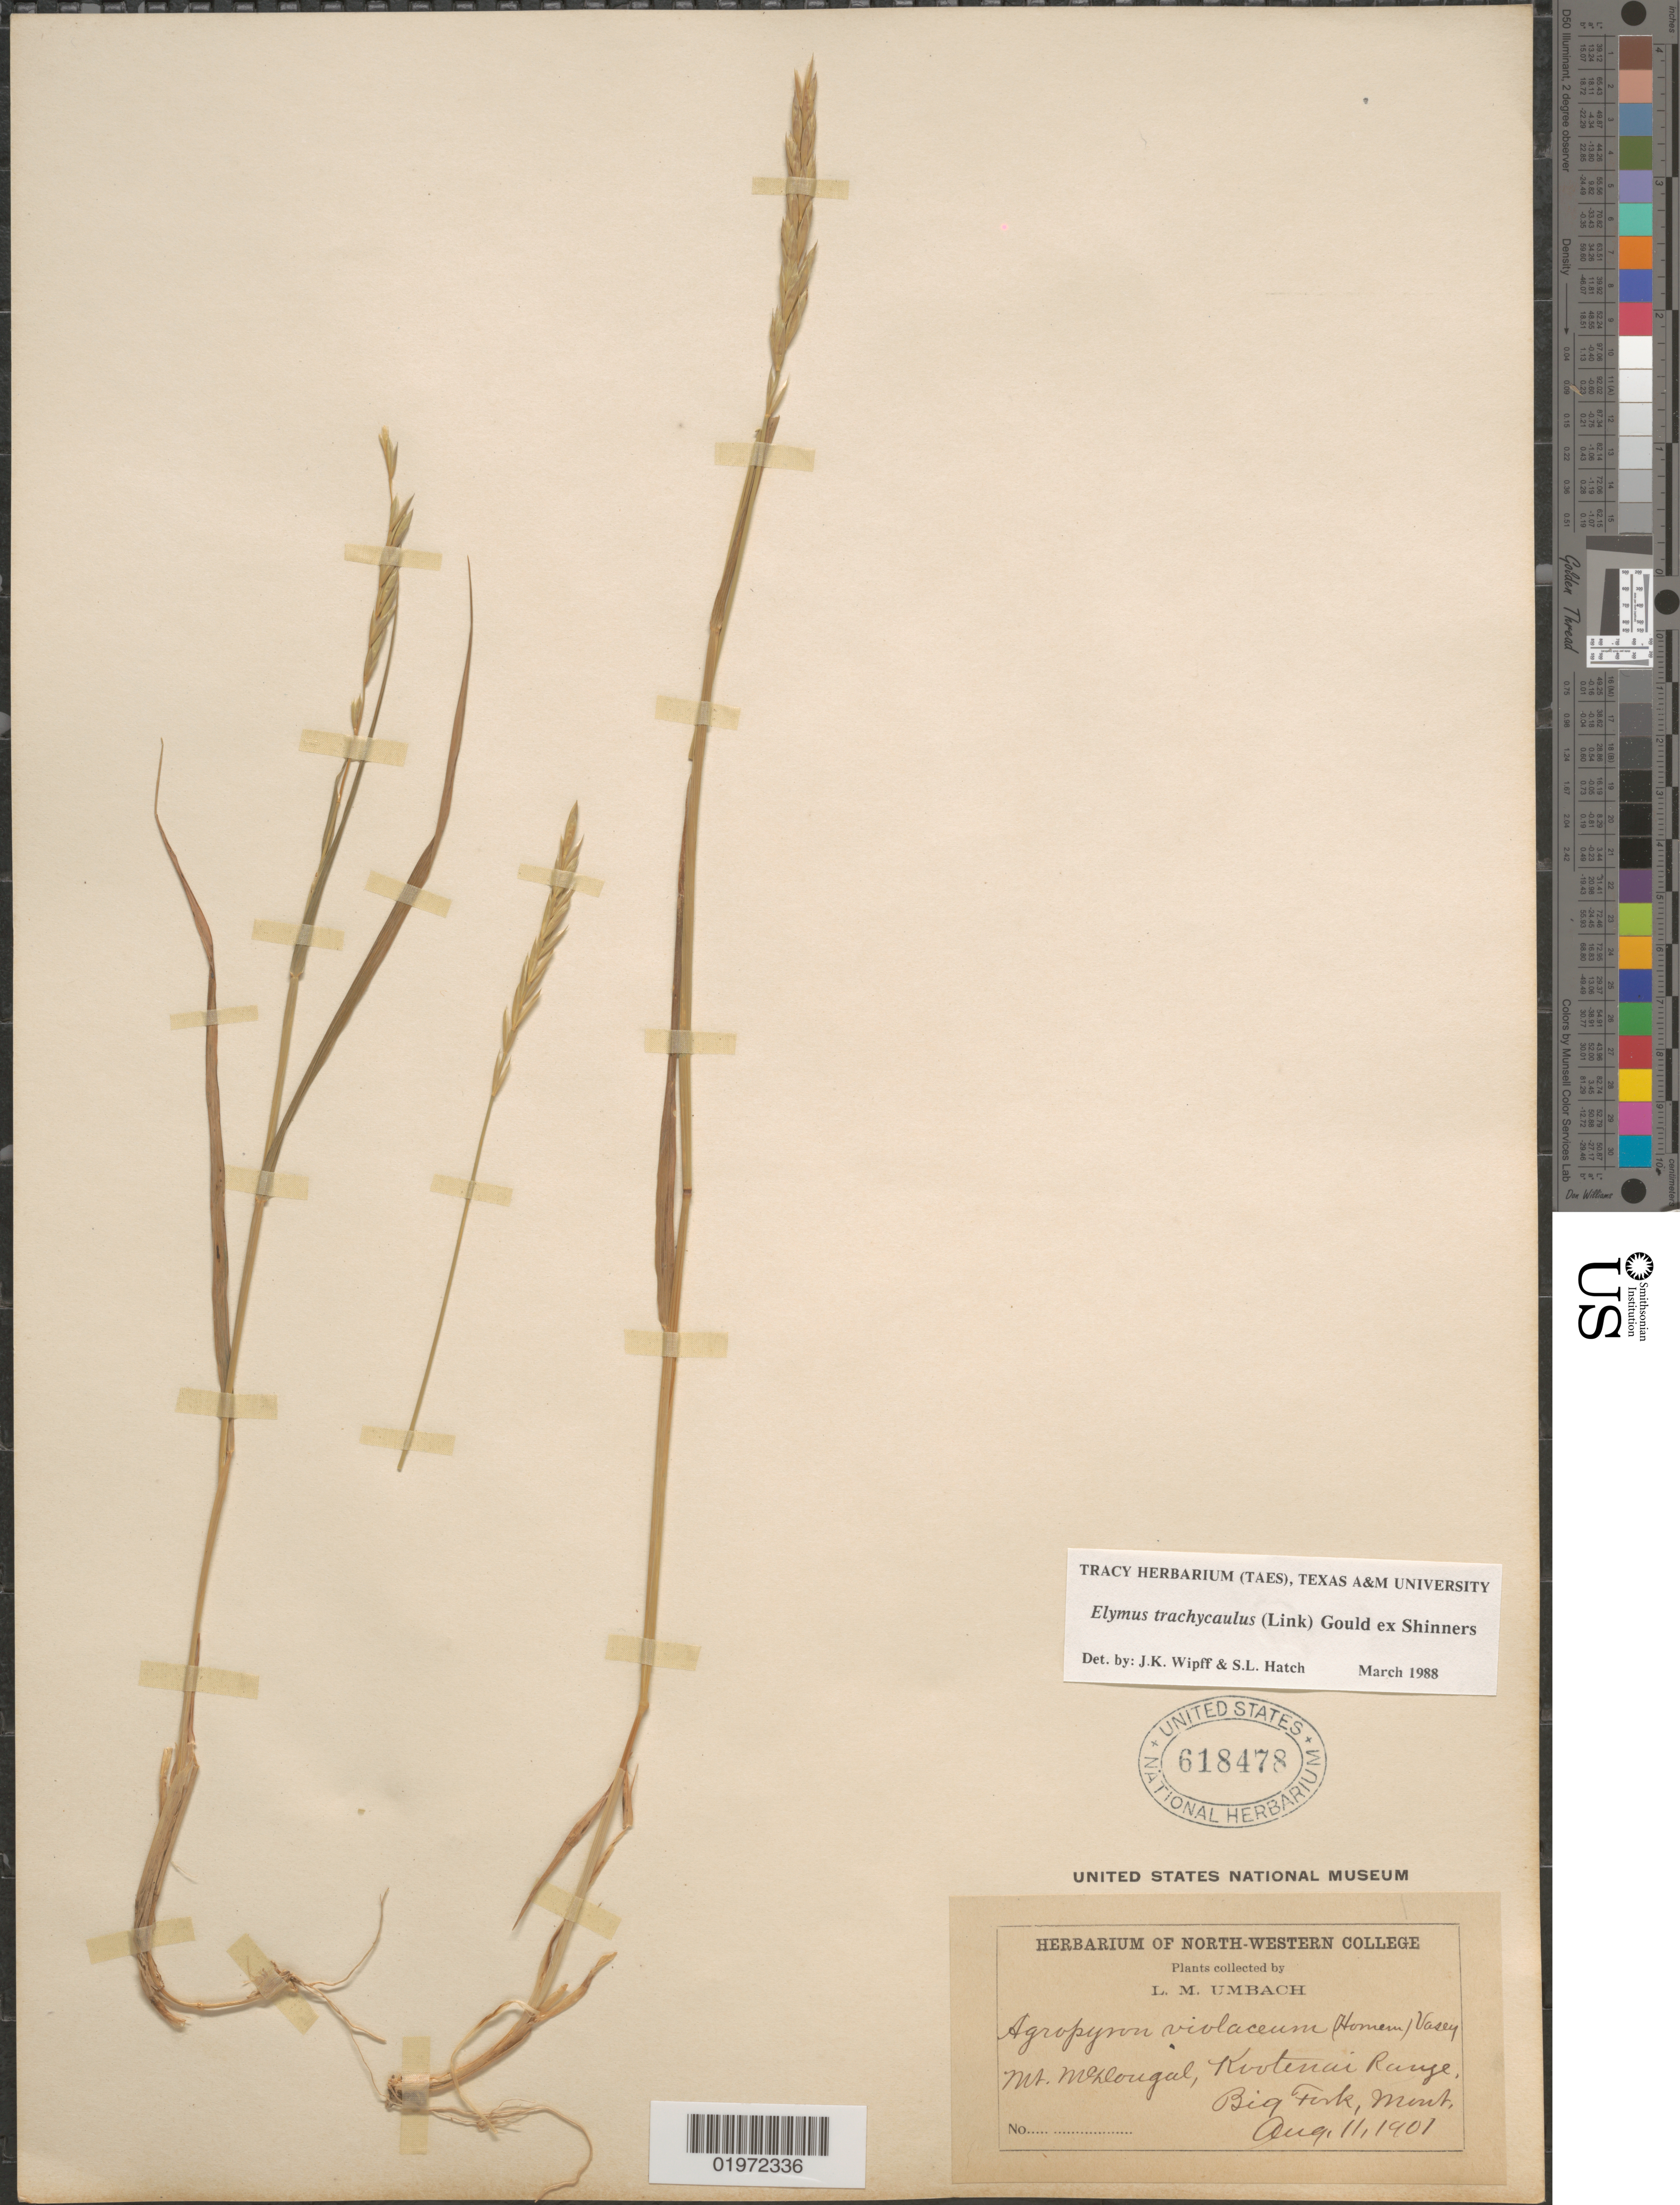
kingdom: Plantae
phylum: Tracheophyta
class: Liliopsida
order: Poales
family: Poaceae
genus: Elymus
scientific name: Elymus trachycaulus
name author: (Link) Gould ex Shinners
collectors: L. M. Umbach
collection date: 1901-08-11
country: United States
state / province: Montana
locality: Mt. McDougal, Kootenai Range. Big Fork.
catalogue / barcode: US 618478